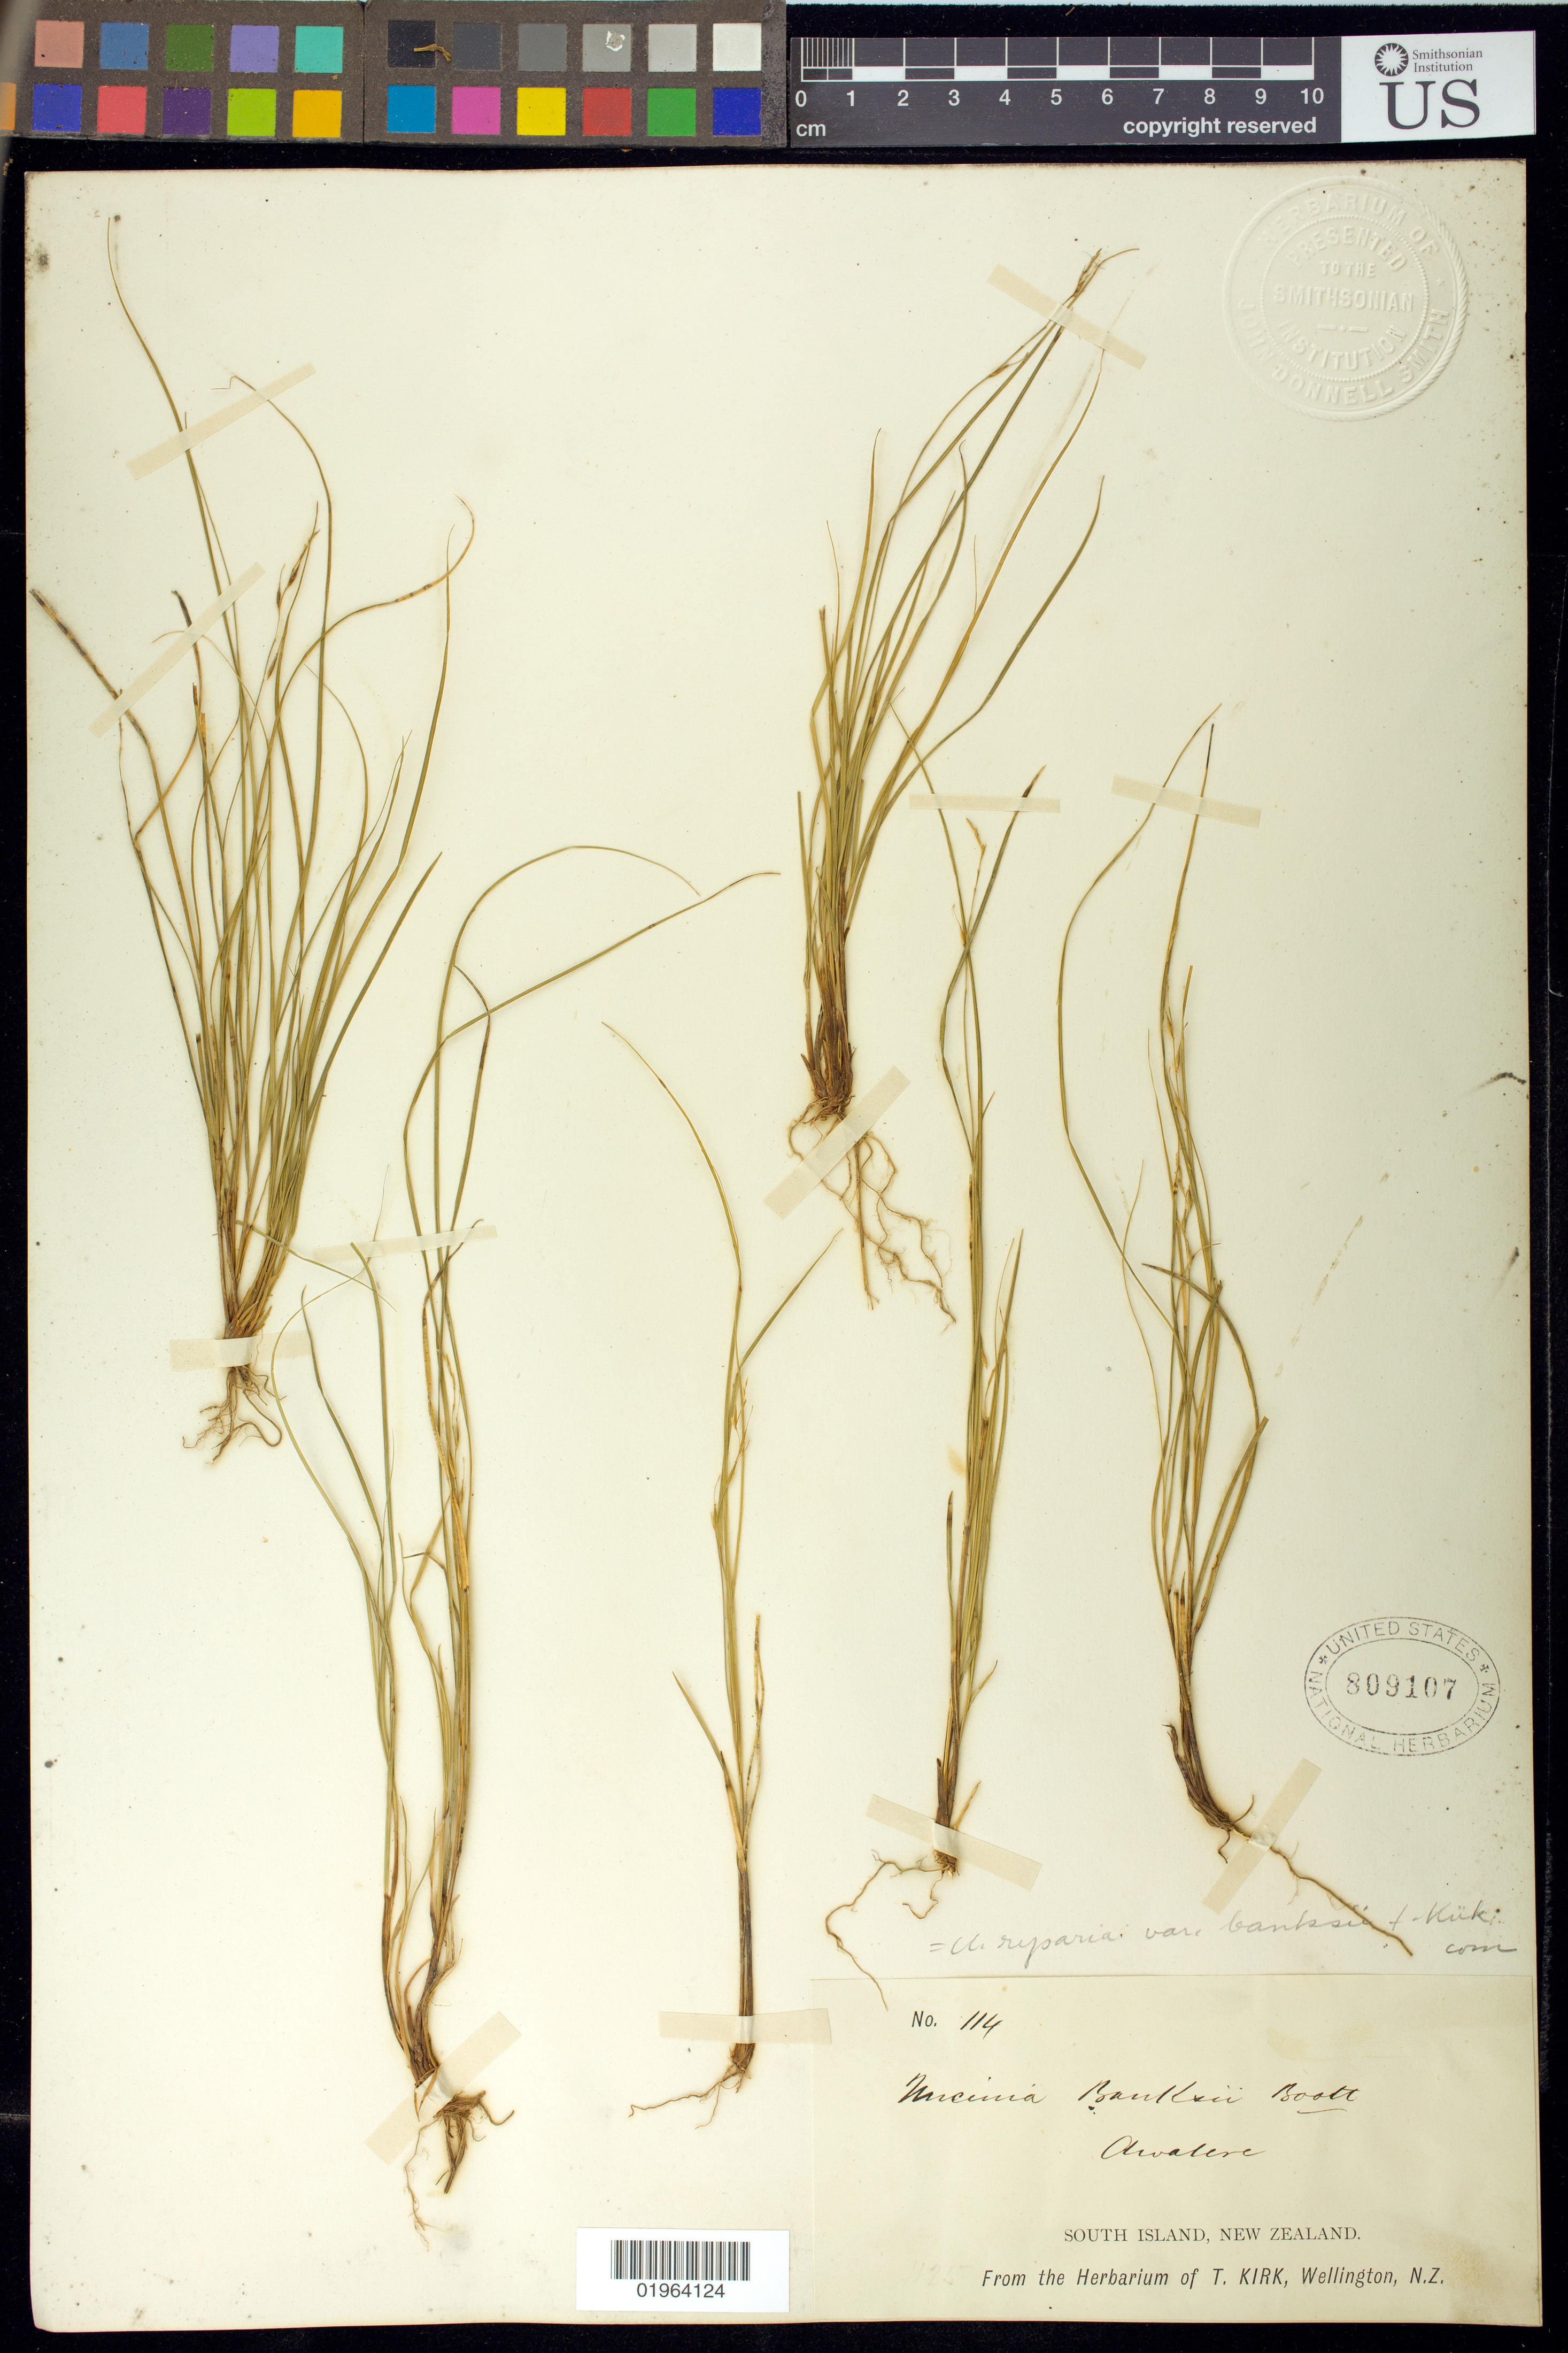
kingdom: Plantae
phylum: Tracheophyta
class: Liliopsida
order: Poales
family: Cyperaceae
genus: Carex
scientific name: Carex banksiana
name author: K.A. Ford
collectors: ex herb. T. Kirk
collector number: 114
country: New Zealand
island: South Island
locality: Awatere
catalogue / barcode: US 809107